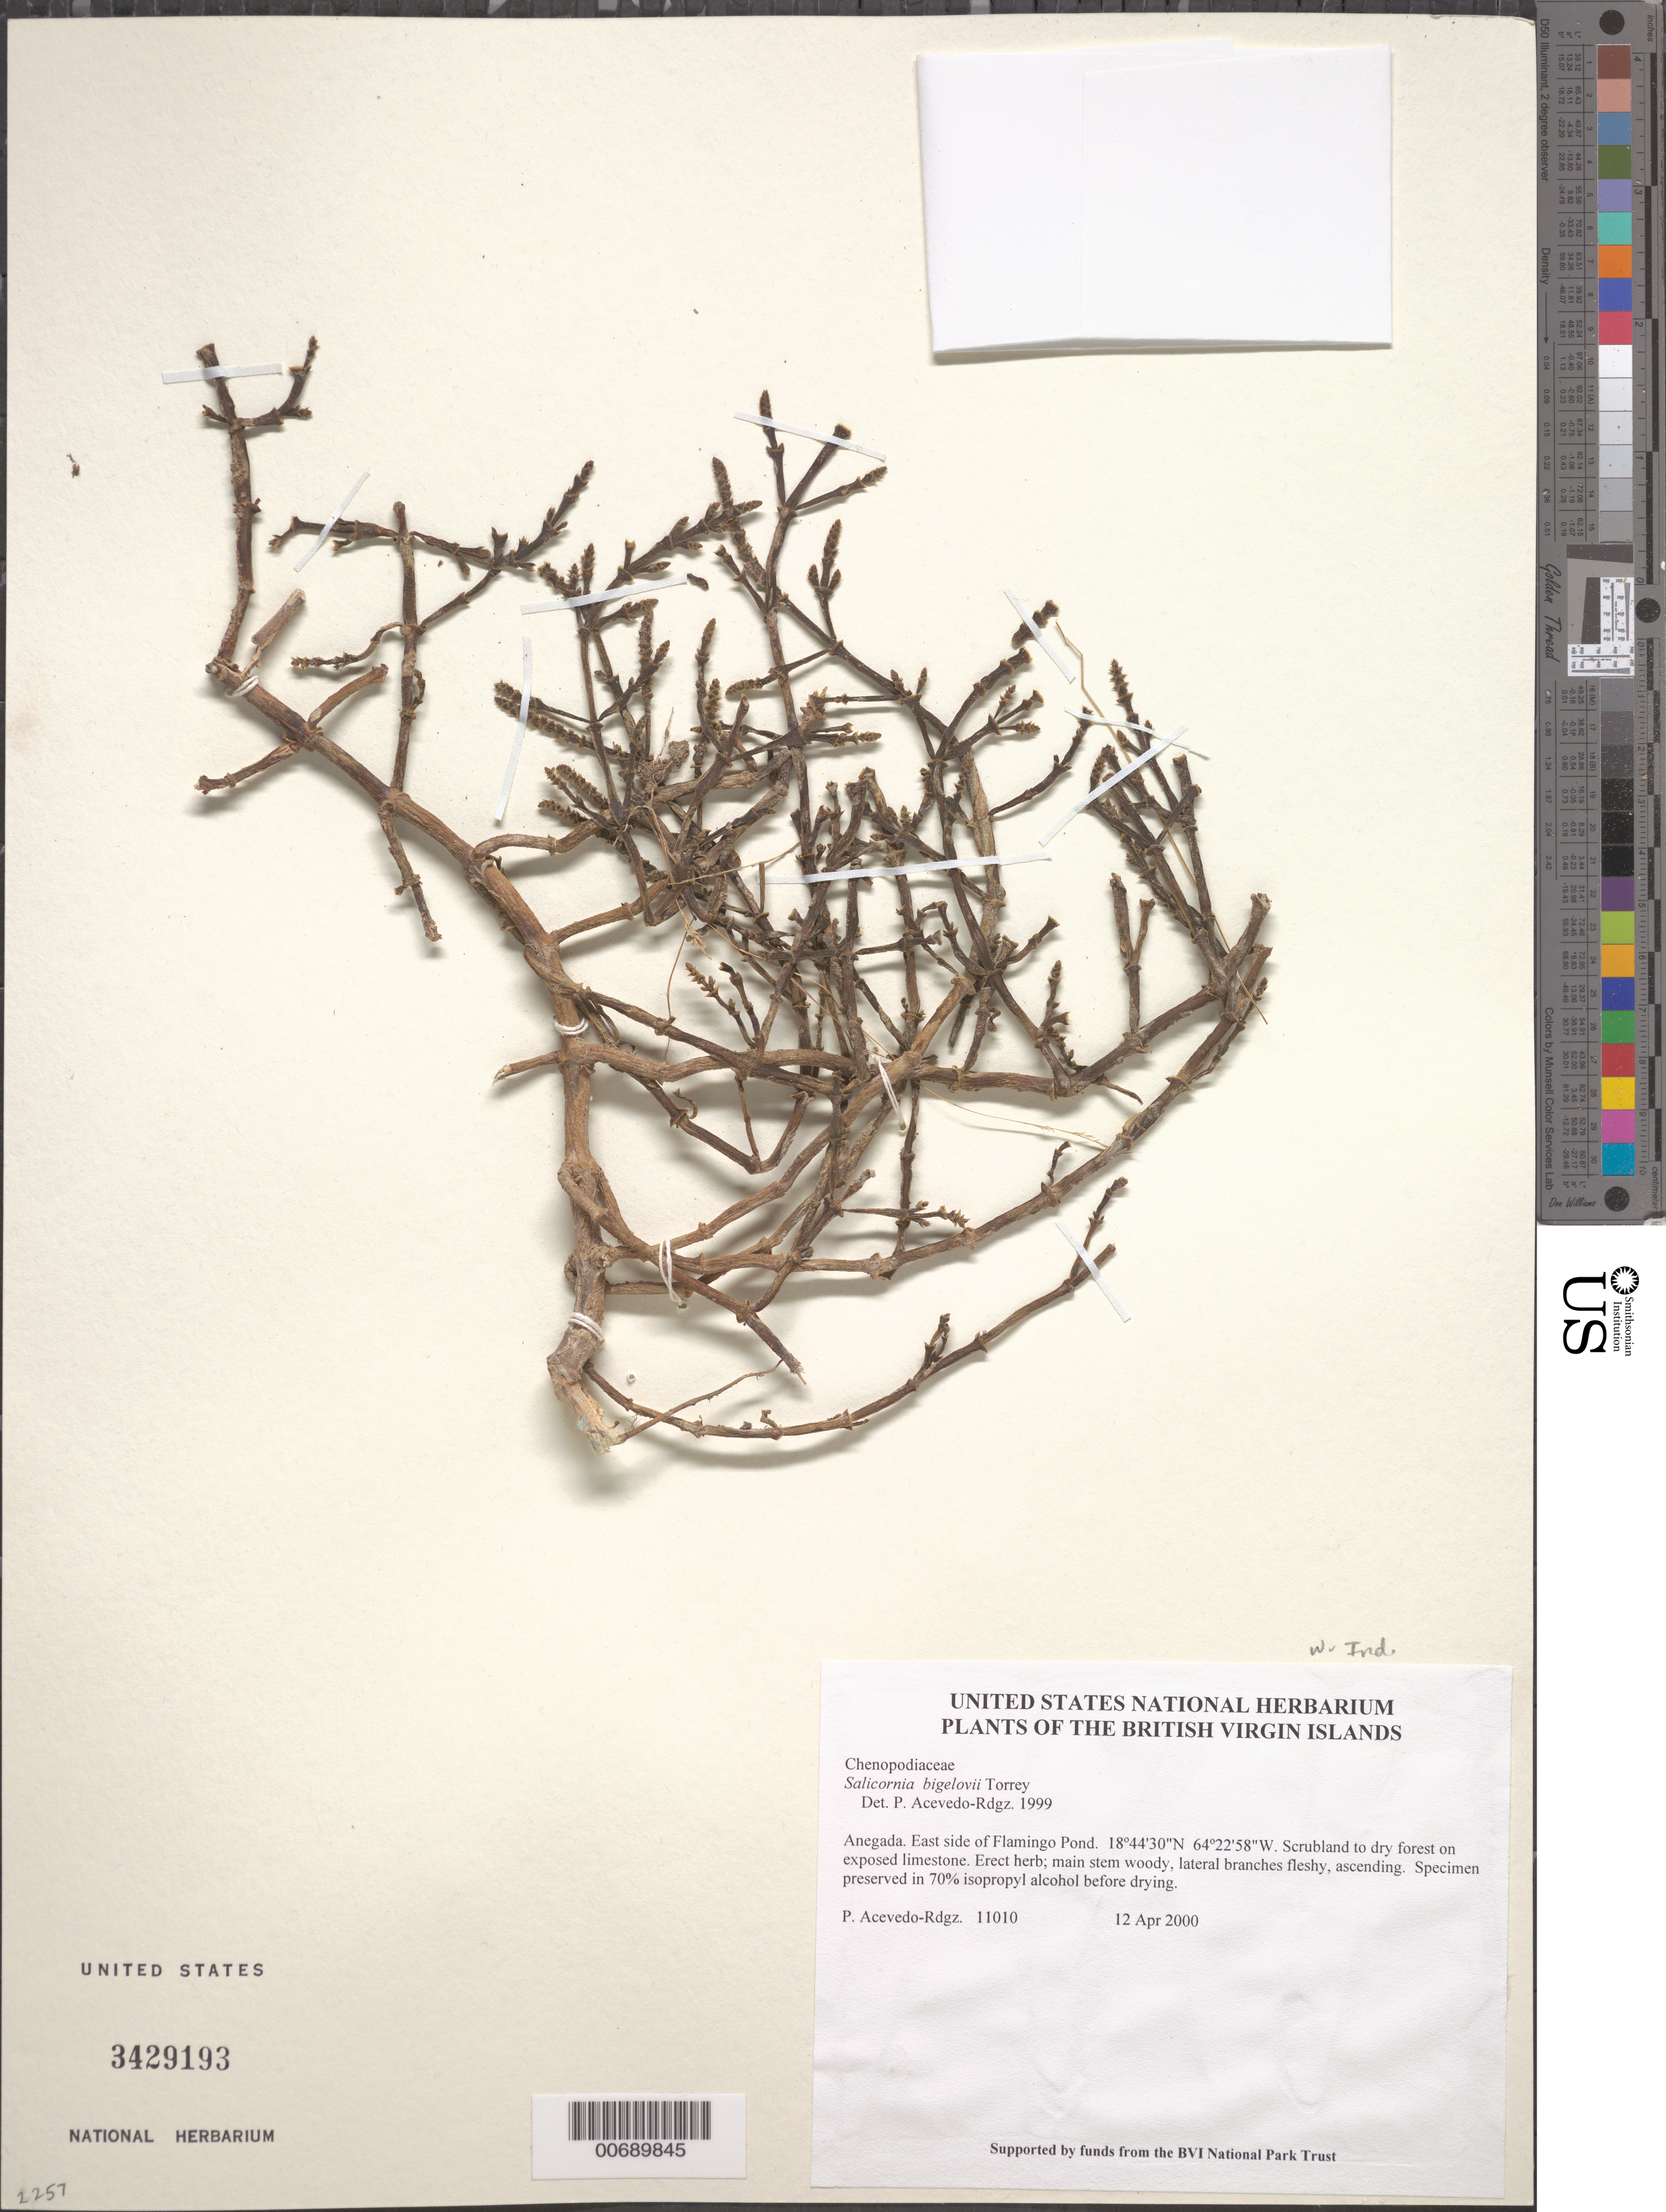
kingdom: Plantae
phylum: Tracheophyta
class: Magnoliopsida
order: Caryophyllales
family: Amaranthaceae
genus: Salicornia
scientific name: Salicornia bigelovii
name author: Torr.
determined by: Acevedo-Rodríguez, P., (BOT), Smithsonian Institution - National Museum of Natural History (UNITED STATES)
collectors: P. Acevedo-Rodr.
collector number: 11010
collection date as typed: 12 Apr 2000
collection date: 2000-04-12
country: British Virgin Islands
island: Anegada I.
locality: East side of Flamingo Pond.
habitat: Scrubland to dry forest on exposed limestone.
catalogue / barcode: US 3429193